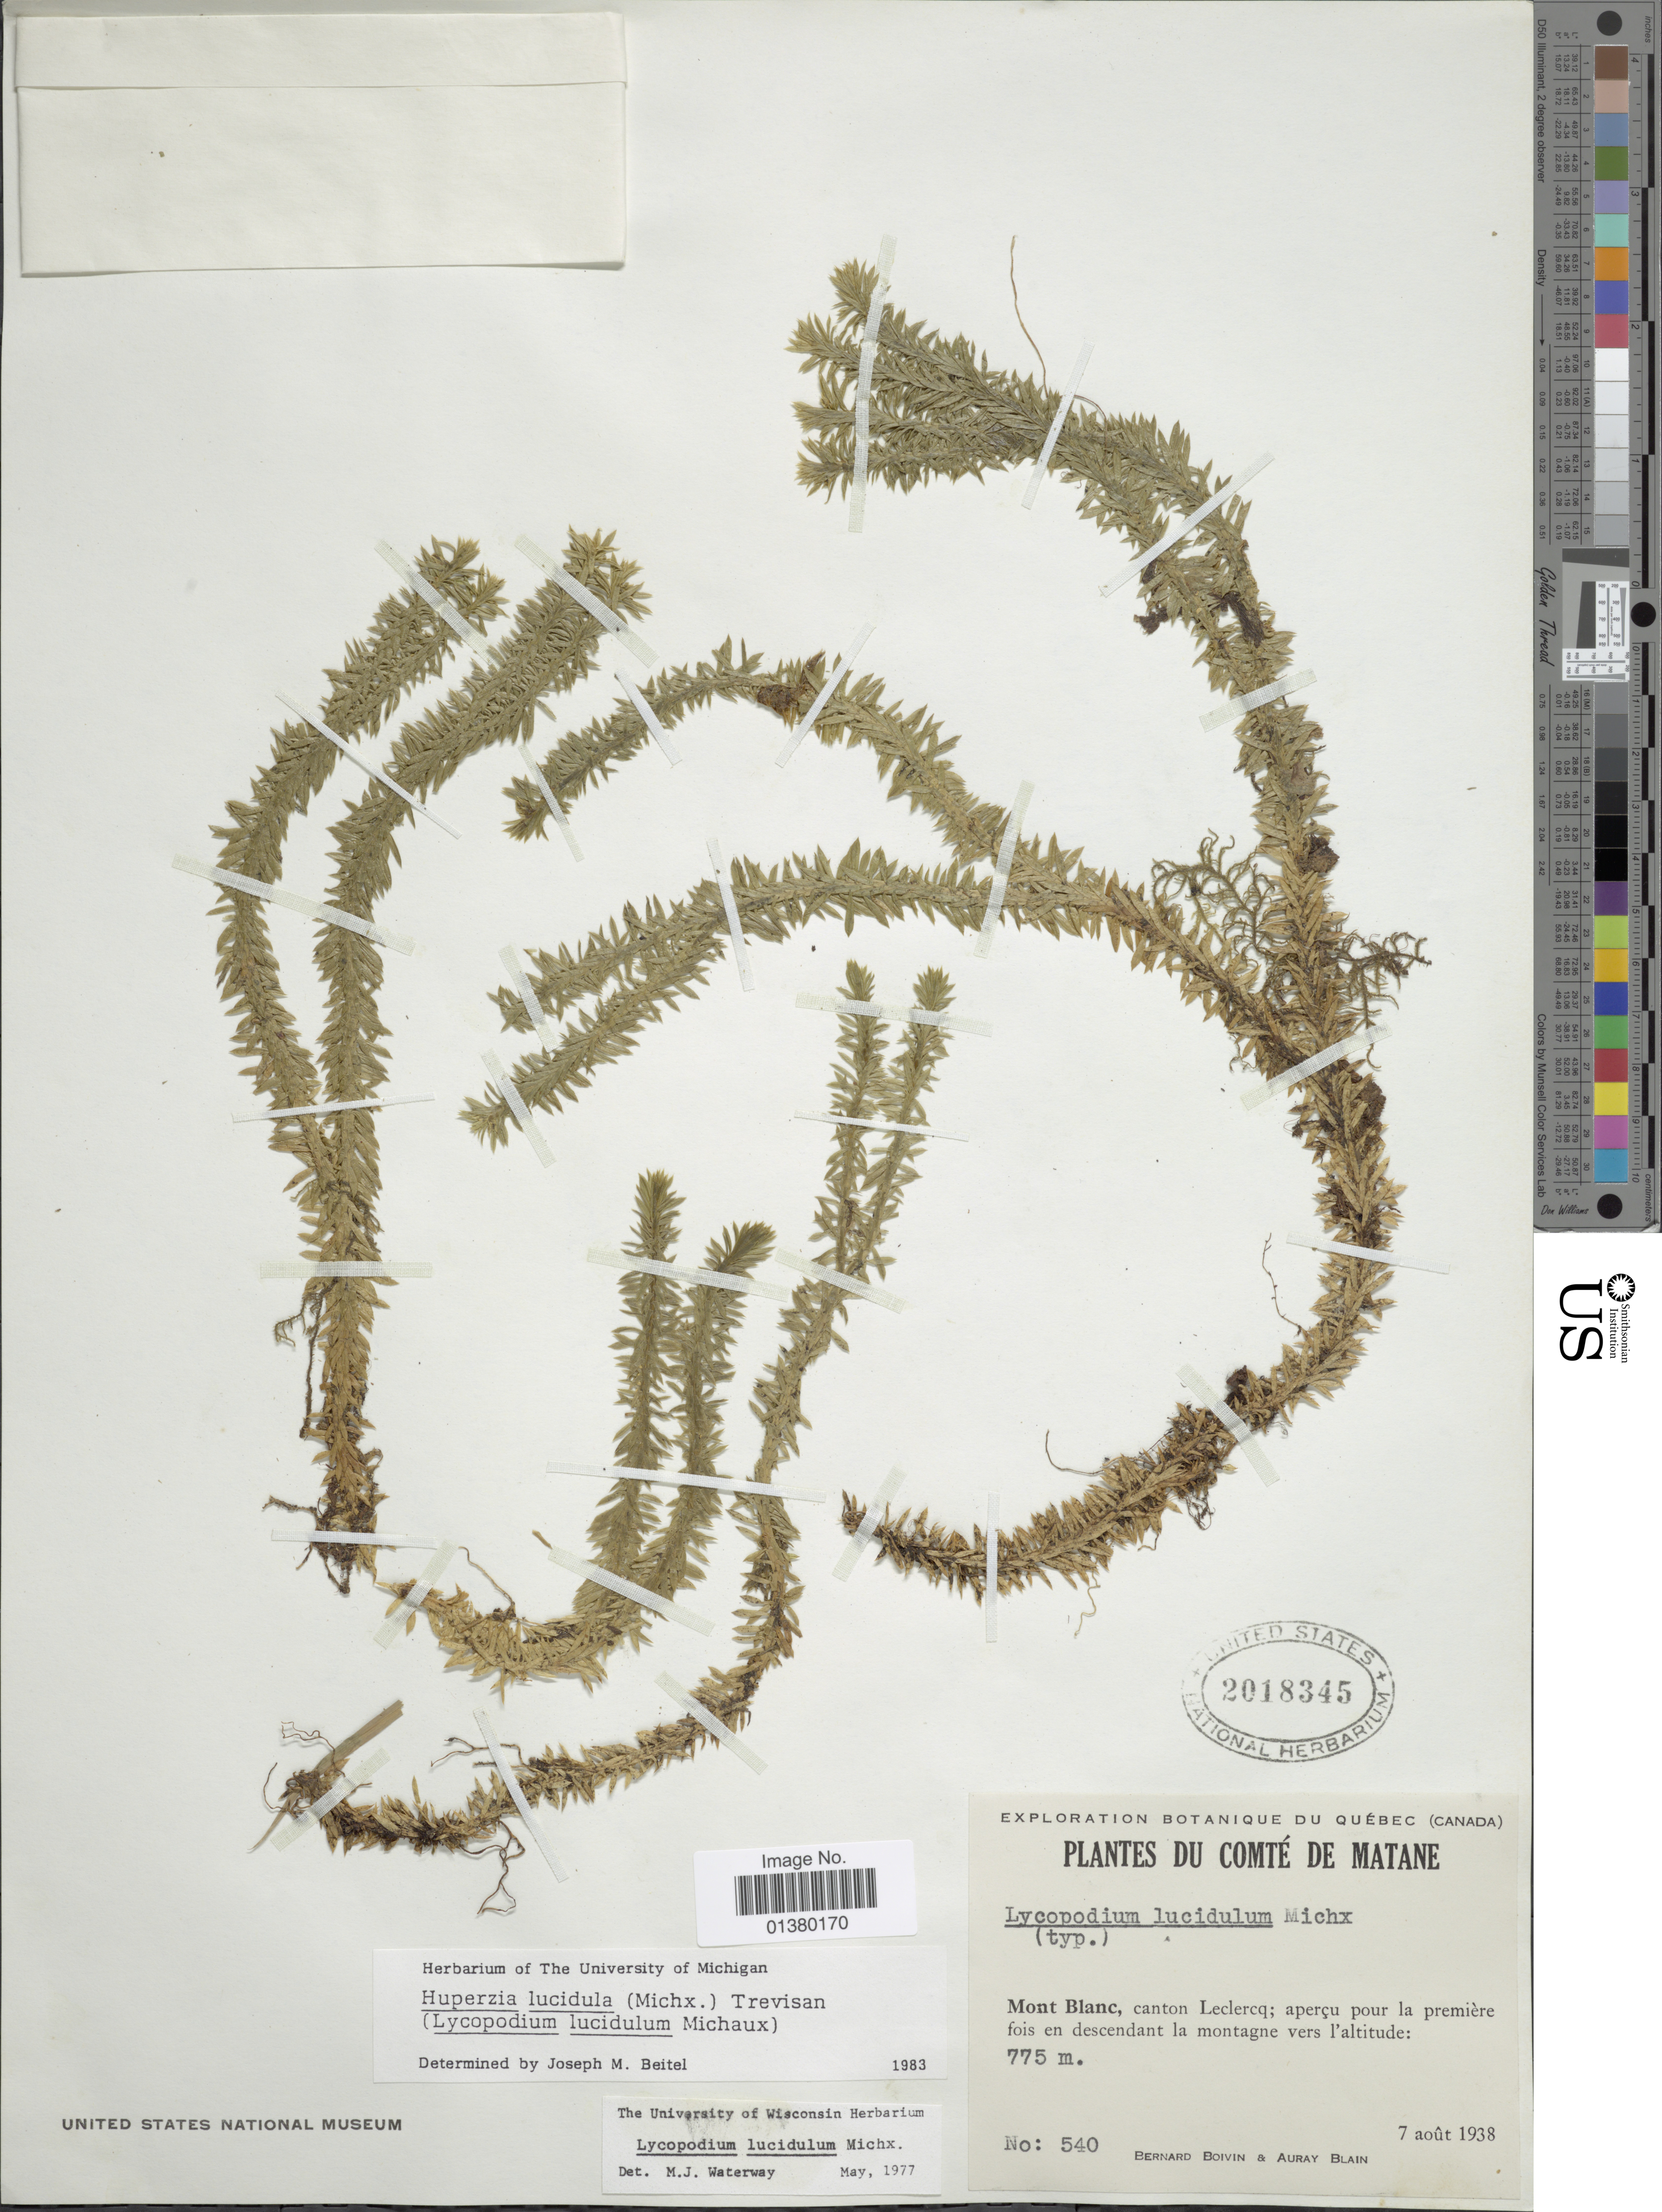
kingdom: Plantae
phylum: Tracheophyta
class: Lycopodiopsida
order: Lycopodiales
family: Lycopodiaceae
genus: Huperzia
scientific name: Huperzia lucidula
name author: (Michx.) Trevis.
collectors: J. R. B. Boivin & A. Blain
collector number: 540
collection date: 1938-08-07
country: Canada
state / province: Quebec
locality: Comté de Matane, Mont Blanc, canton Leclercq; apercu pour la première fois d=en descendant la montagne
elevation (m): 775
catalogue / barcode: US 2018345